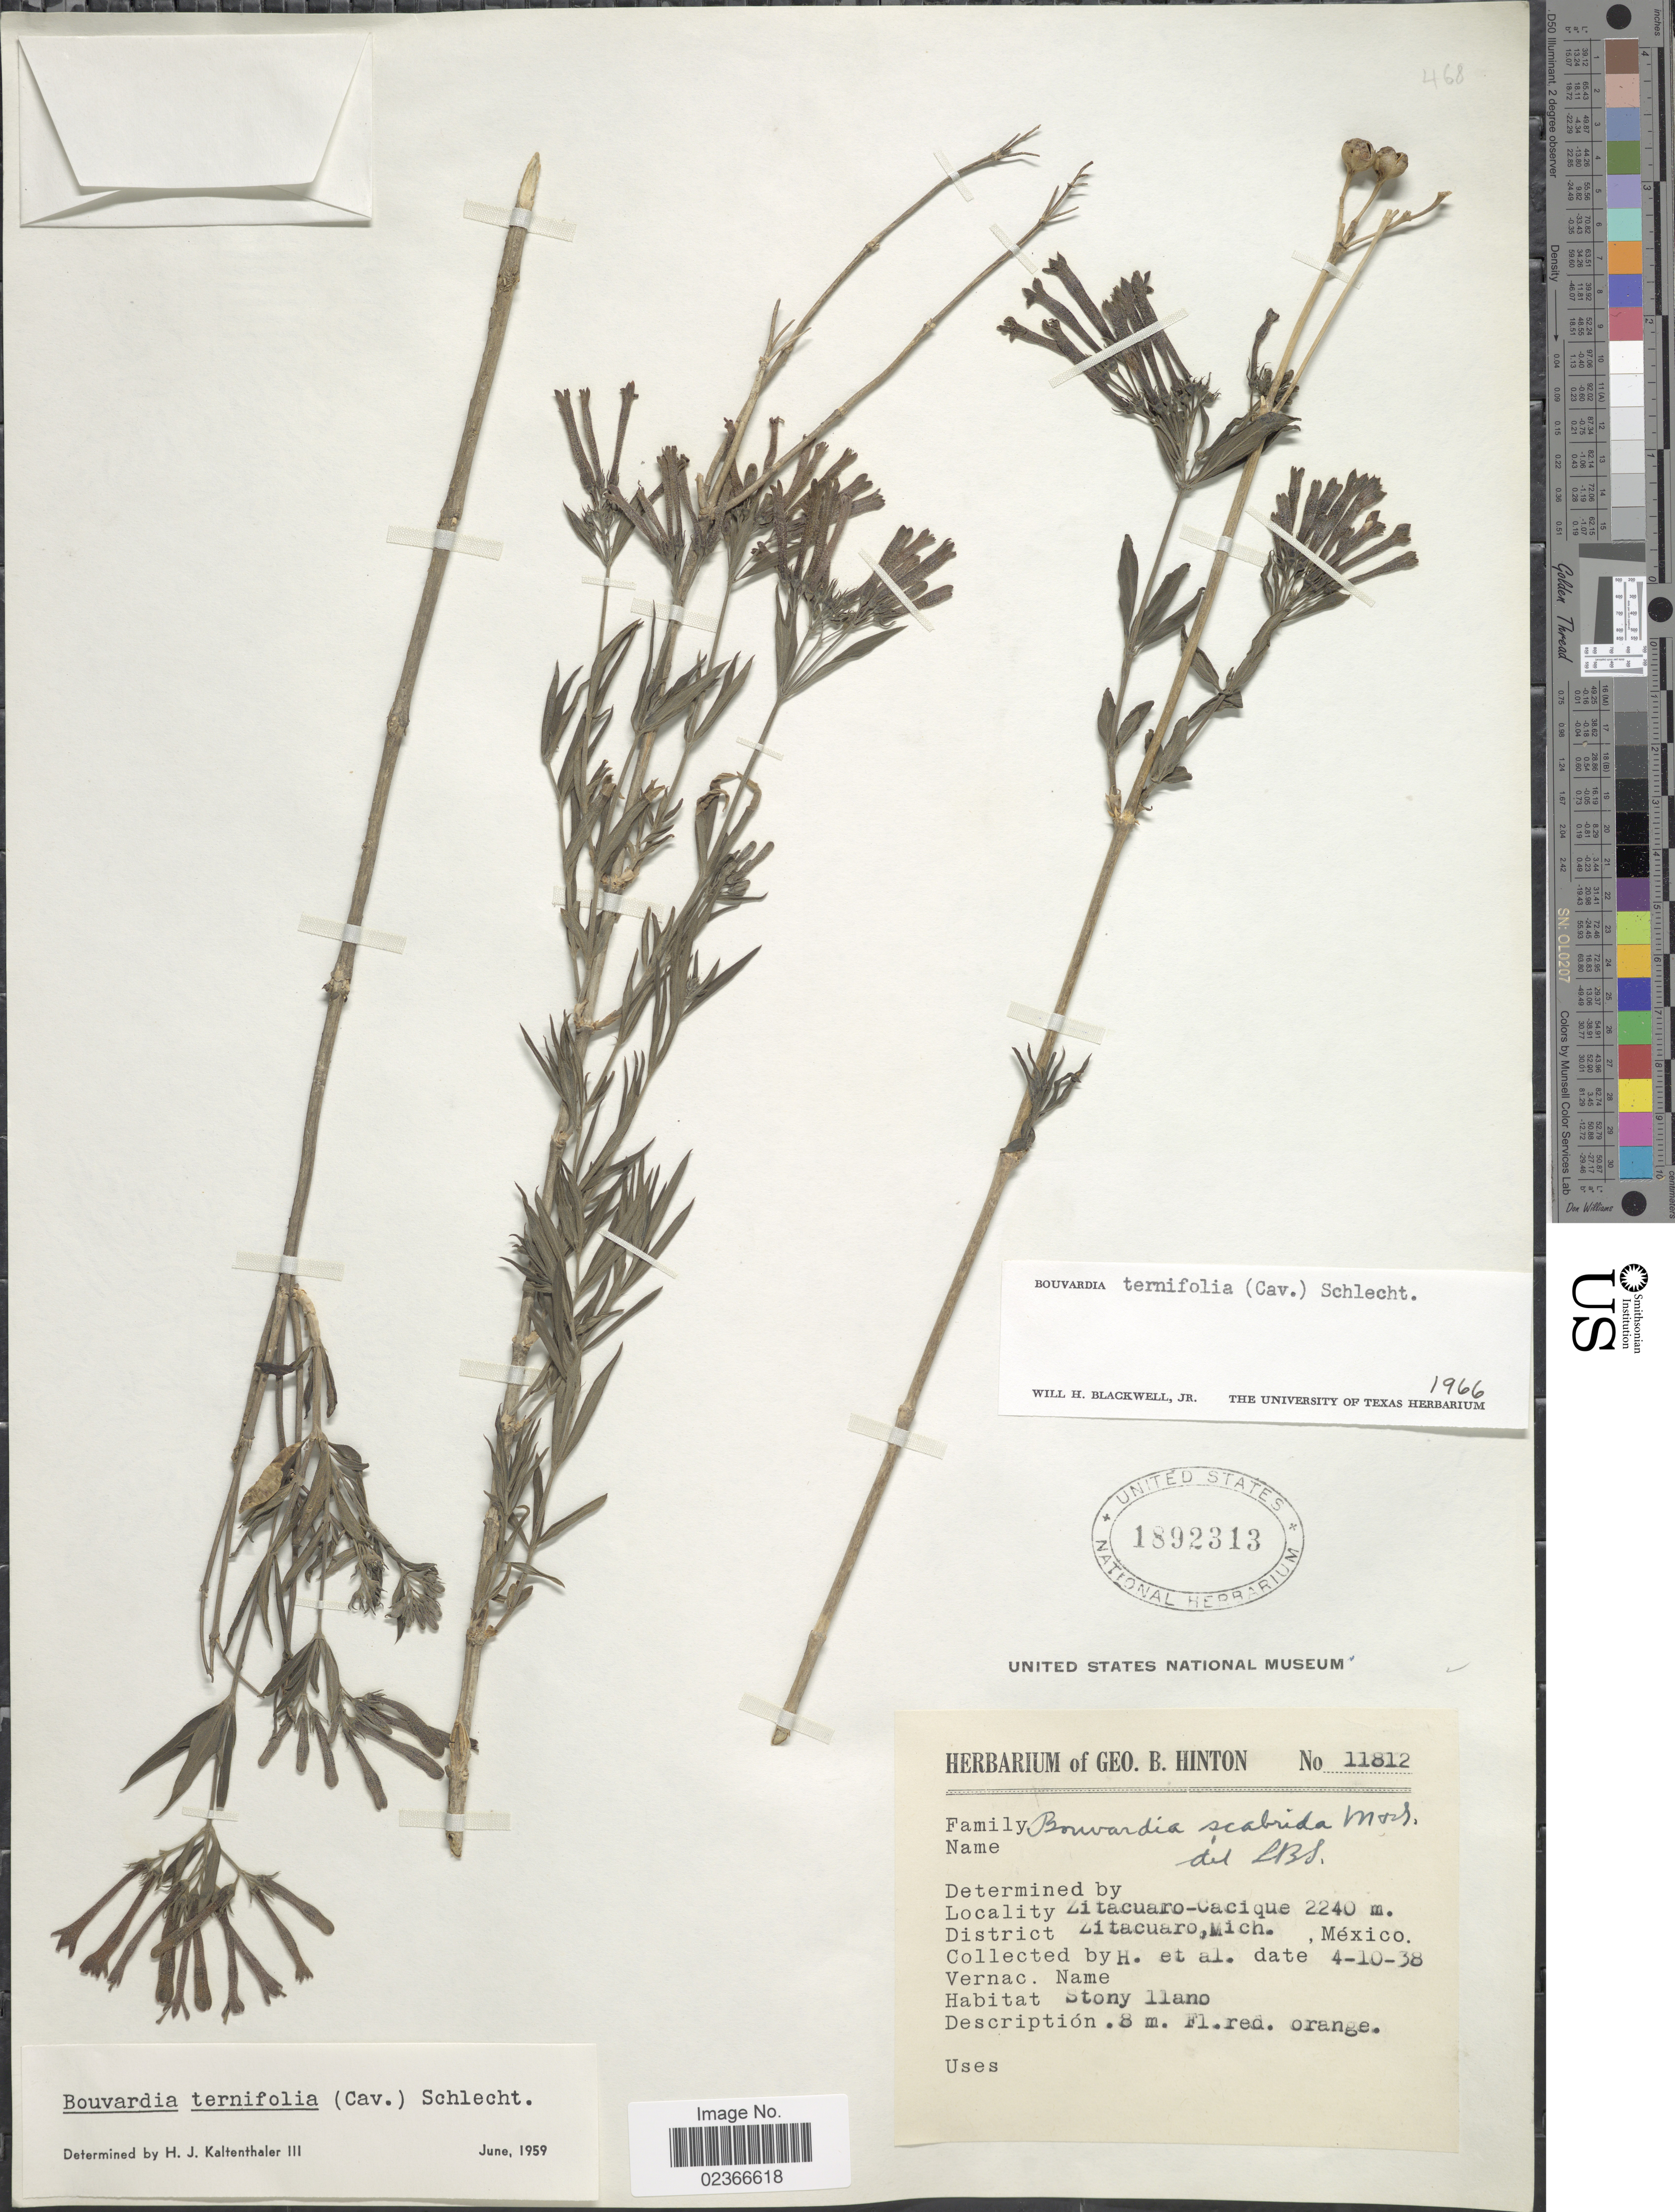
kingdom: Plantae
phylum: Tracheophyta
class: Magnoliopsida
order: Gentianales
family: Rubiaceae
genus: Bouvardia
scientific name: Bouvardia ternifolia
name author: (Cav.) Schltdl.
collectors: G. B. Hinton & et al.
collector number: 11812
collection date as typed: Transcribed d/m/y: 10/4/38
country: Mexico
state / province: Michoacán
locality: Zitacuaro-Cacique. District Zitacuaro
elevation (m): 2240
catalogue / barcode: US 1892313